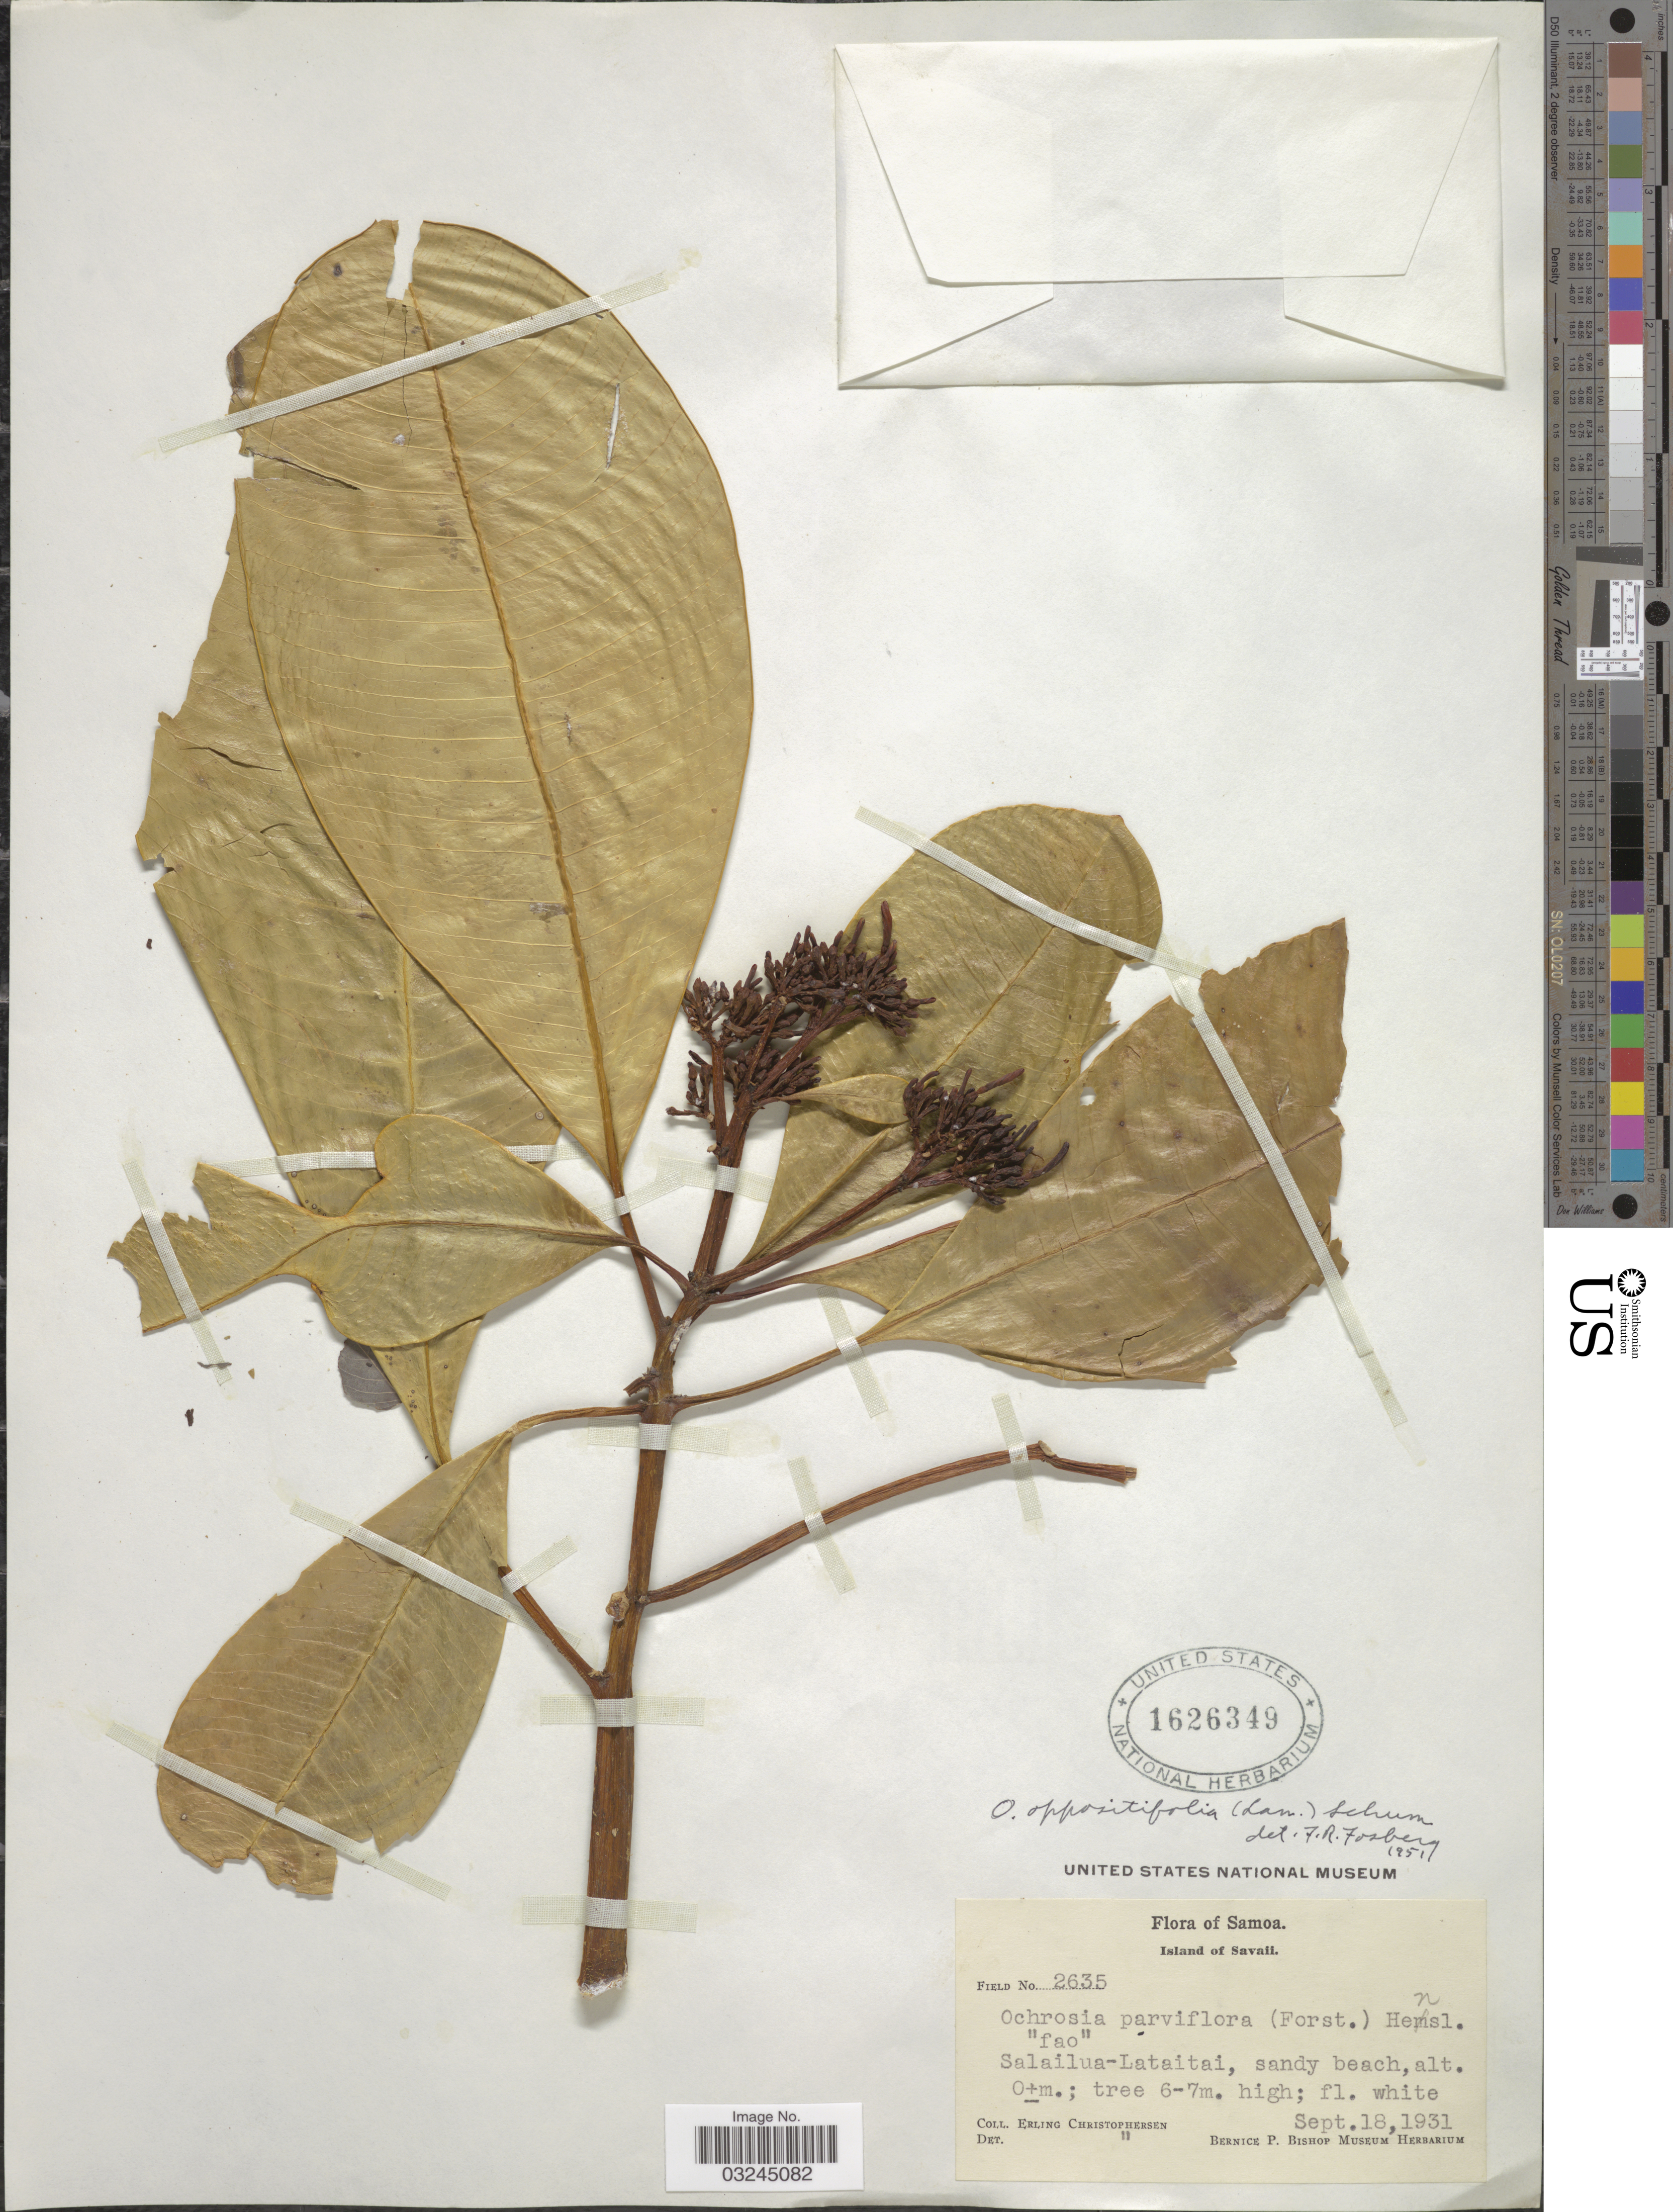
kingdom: Plantae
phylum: Tracheophyta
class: Magnoliopsida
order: Gentianales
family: Apocynaceae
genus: Ochrosia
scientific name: Ochrosia oppositifolia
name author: (Lam.) K. Schum.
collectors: E. Christophersen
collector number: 2635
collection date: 1931-09-18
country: Samoa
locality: Samoa. Island of Savaii. Salailua-Lataitai.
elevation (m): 0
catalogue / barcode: US 1626349